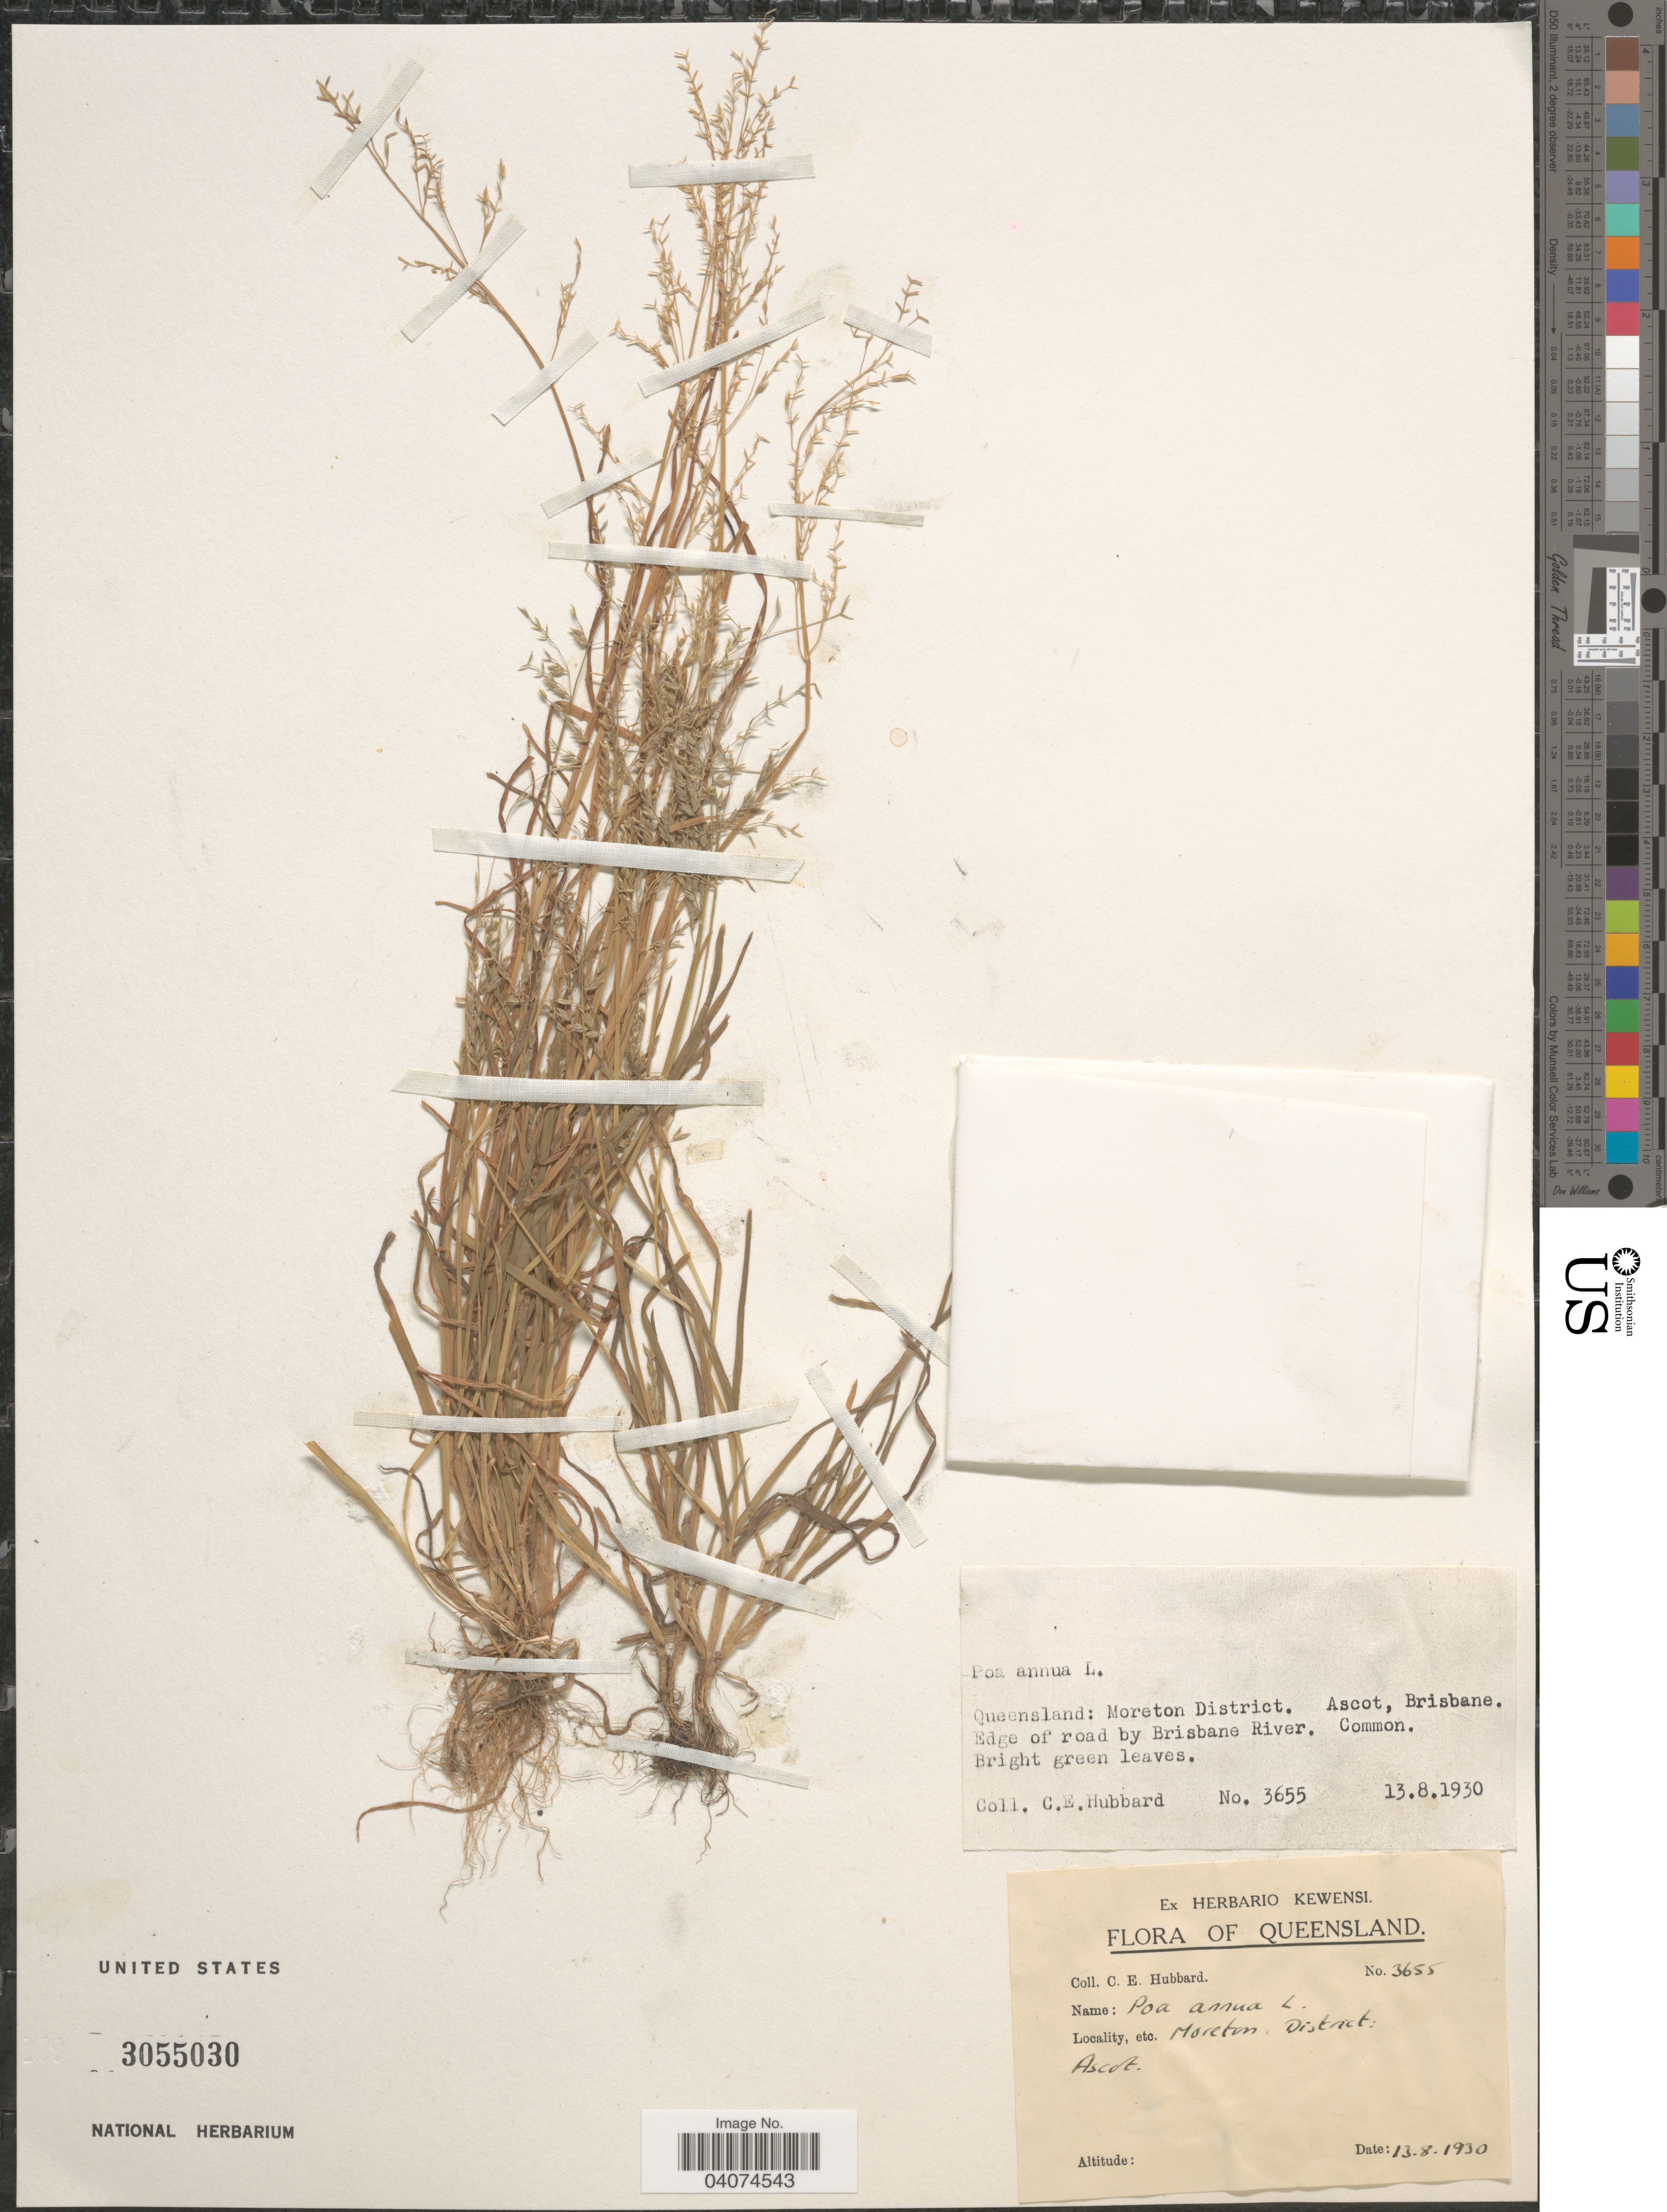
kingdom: Plantae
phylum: Tracheophyta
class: Liliopsida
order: Poales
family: Poaceae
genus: Poa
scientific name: Poa annua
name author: L.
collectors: C. E. Hubbard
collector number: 3655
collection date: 1930-08-13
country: Australia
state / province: Queensland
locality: Moreton District. Ascot, Brisbane. Edge of road by Brisbane River.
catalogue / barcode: US 3055030